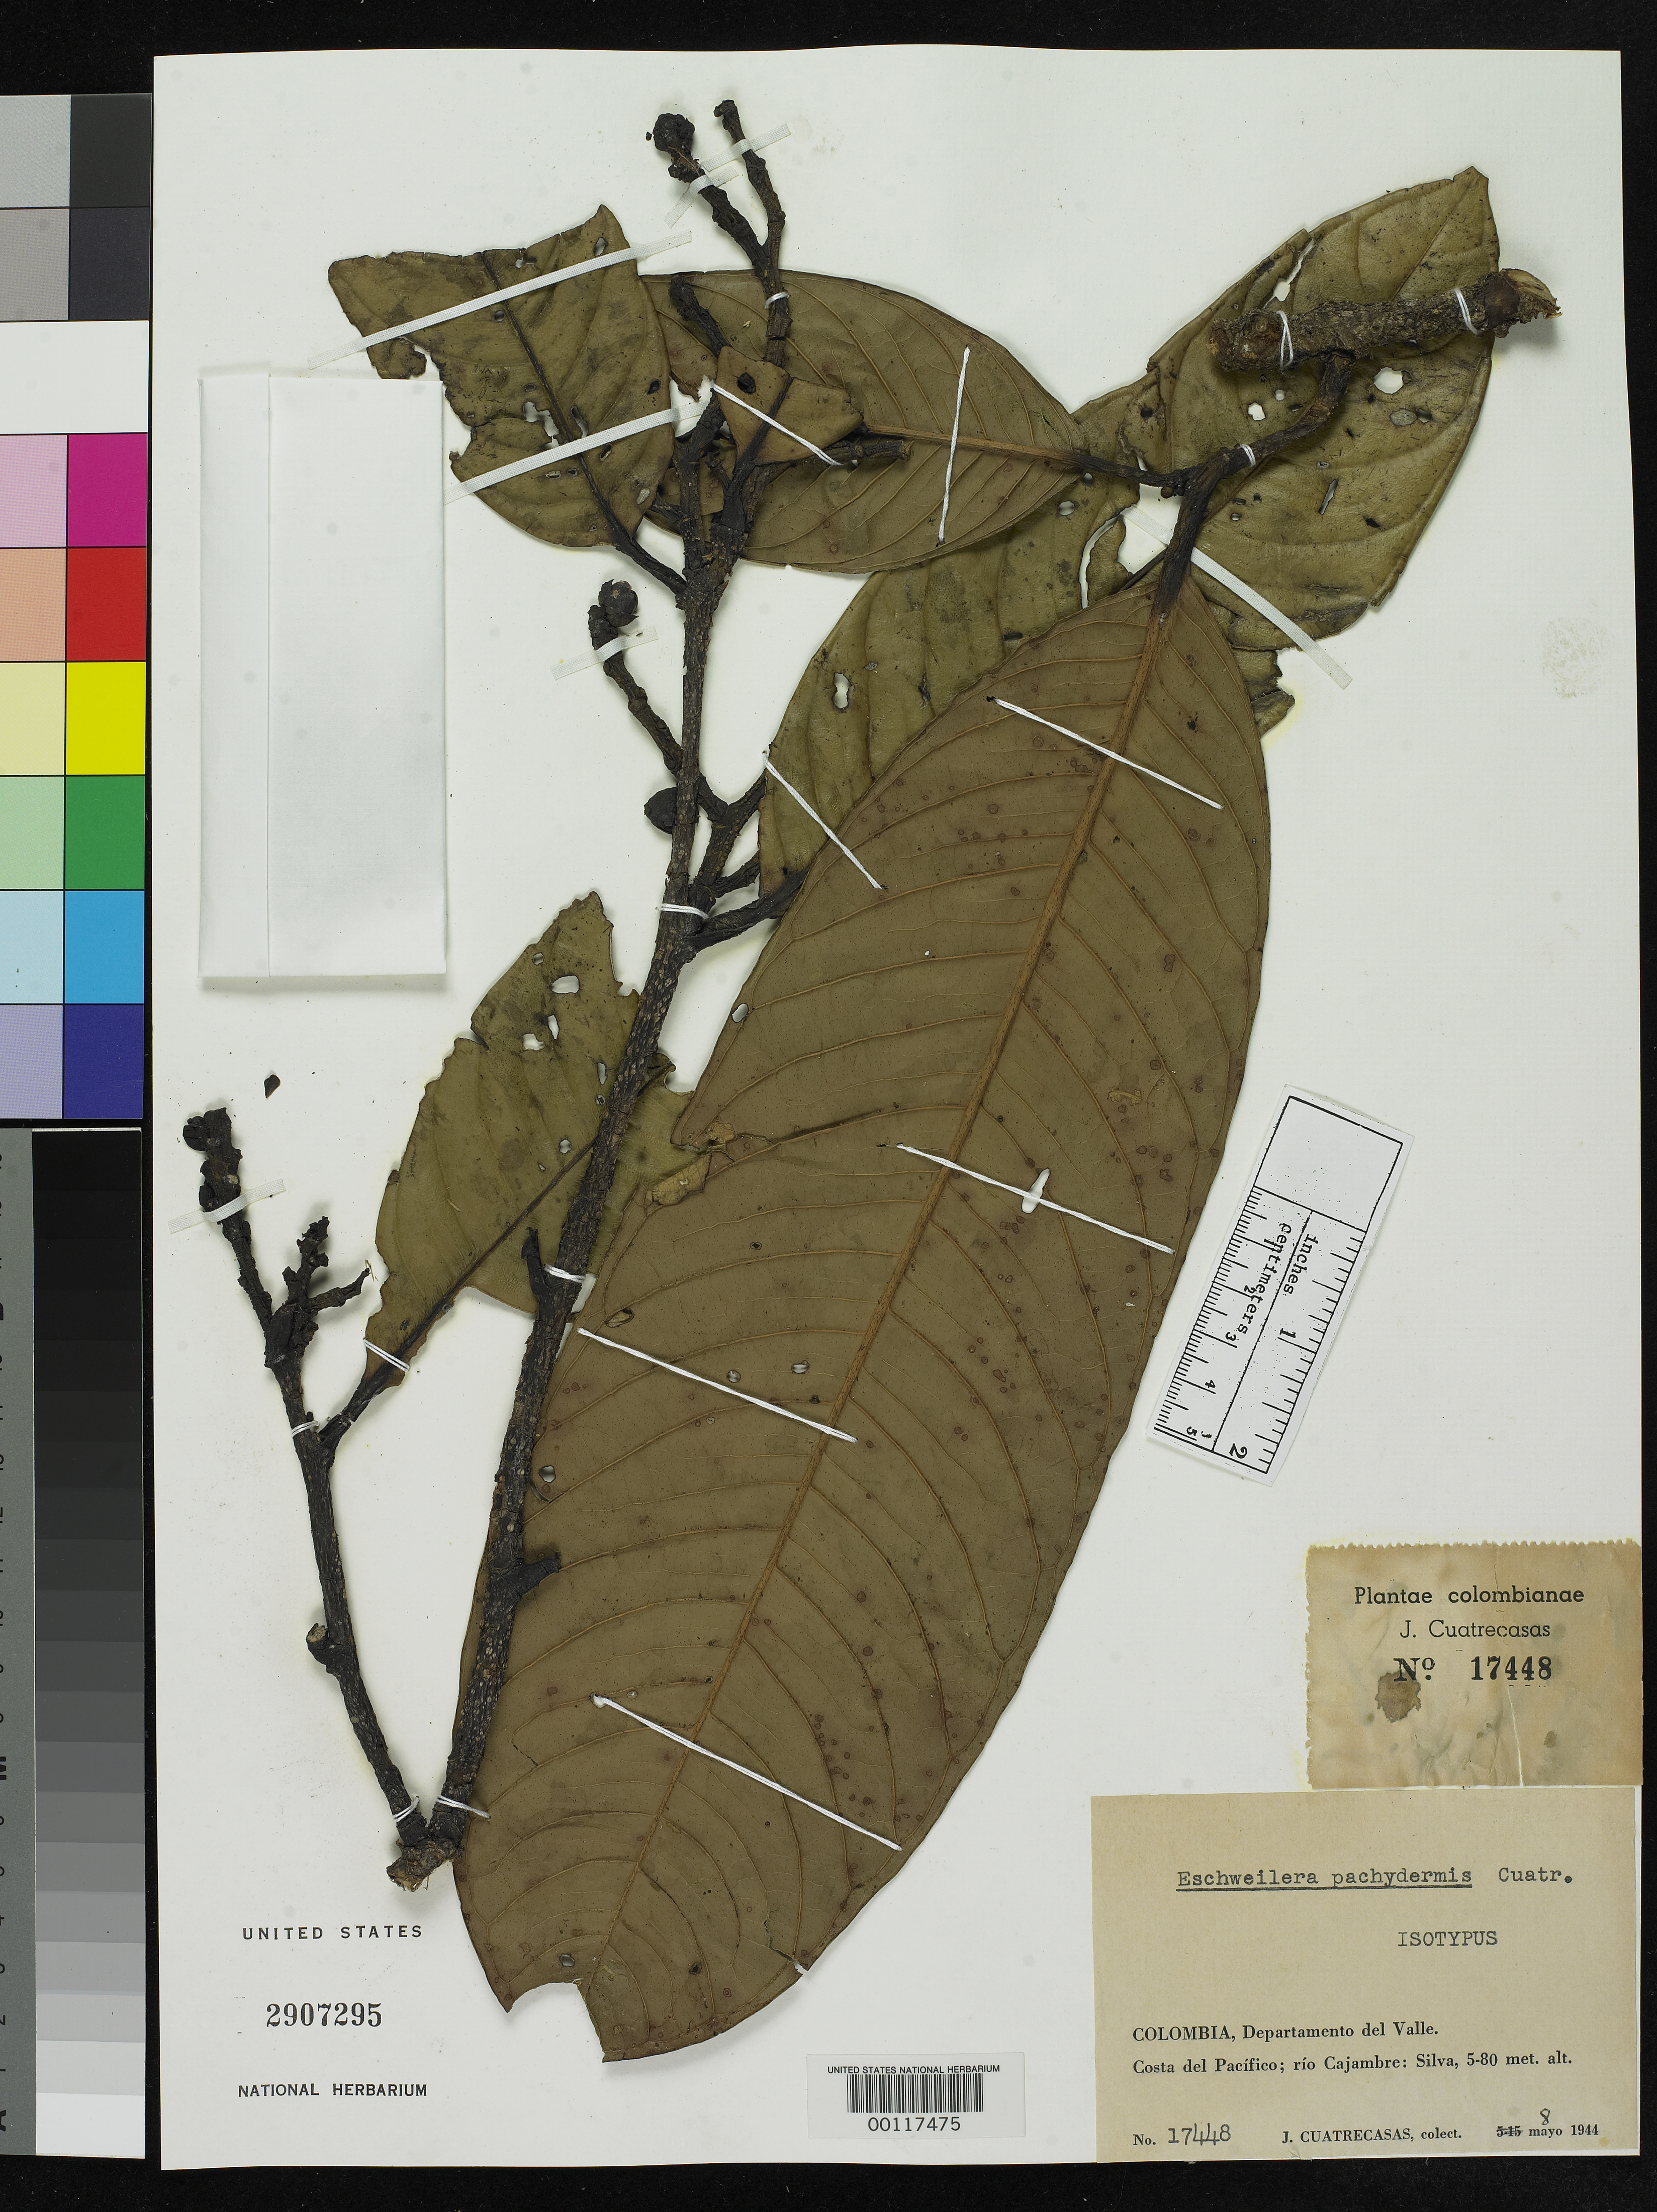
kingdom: Plantae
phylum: Tracheophyta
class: Magnoliopsida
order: Ericales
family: Lecythidaceae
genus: Eschweilera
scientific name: Eschweilera pachyderma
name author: Cuatrec.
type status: Isotype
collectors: J. Cuatrecasas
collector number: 17448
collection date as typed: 08 May 1944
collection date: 1944-05-08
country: Colombia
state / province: Valle del Cauca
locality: Costa del Pacifico; Rio Cajambre Silva.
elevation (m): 10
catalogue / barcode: US 2907295